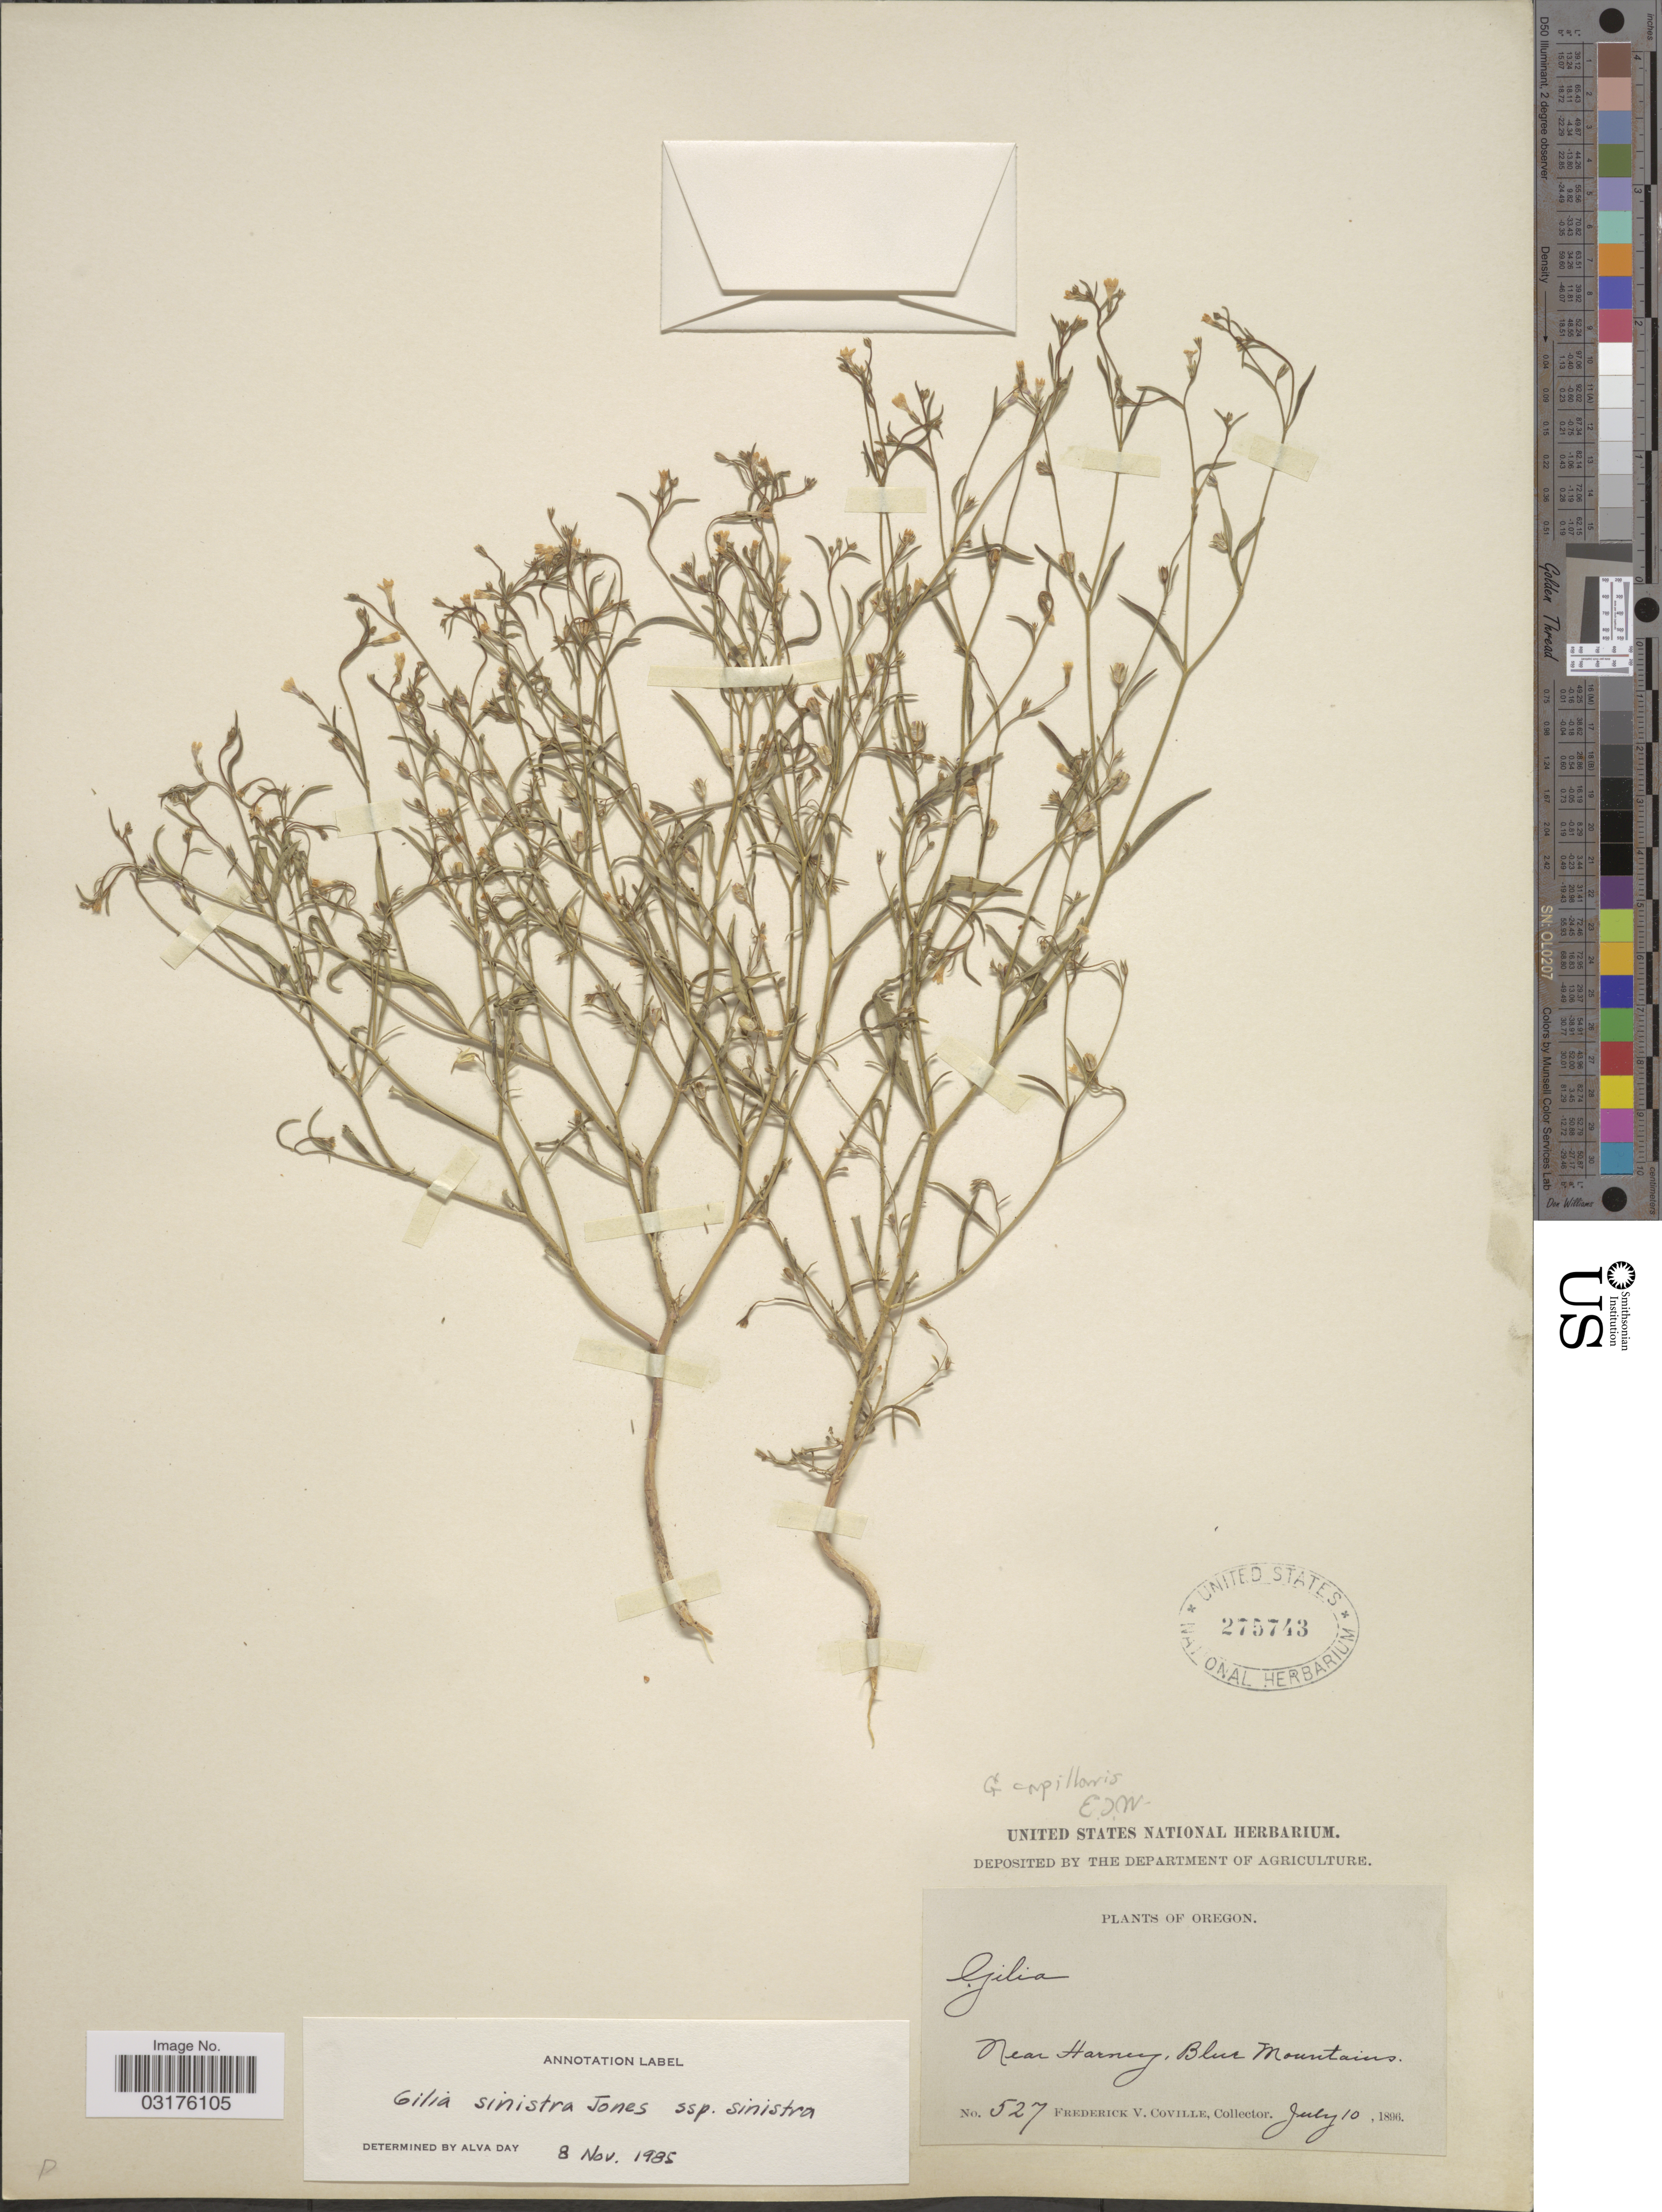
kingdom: Plantae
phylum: Tracheophyta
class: Magnoliopsida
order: Ericales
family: Polemoniaceae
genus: Navarretia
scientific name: Navarretia sinistra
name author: (M.E. Jones) L.A. Johnson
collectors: F. V. Coville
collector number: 527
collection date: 1896-07-10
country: United States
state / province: Oregon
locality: Near Harney, Blue Mountains.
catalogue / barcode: US 275743